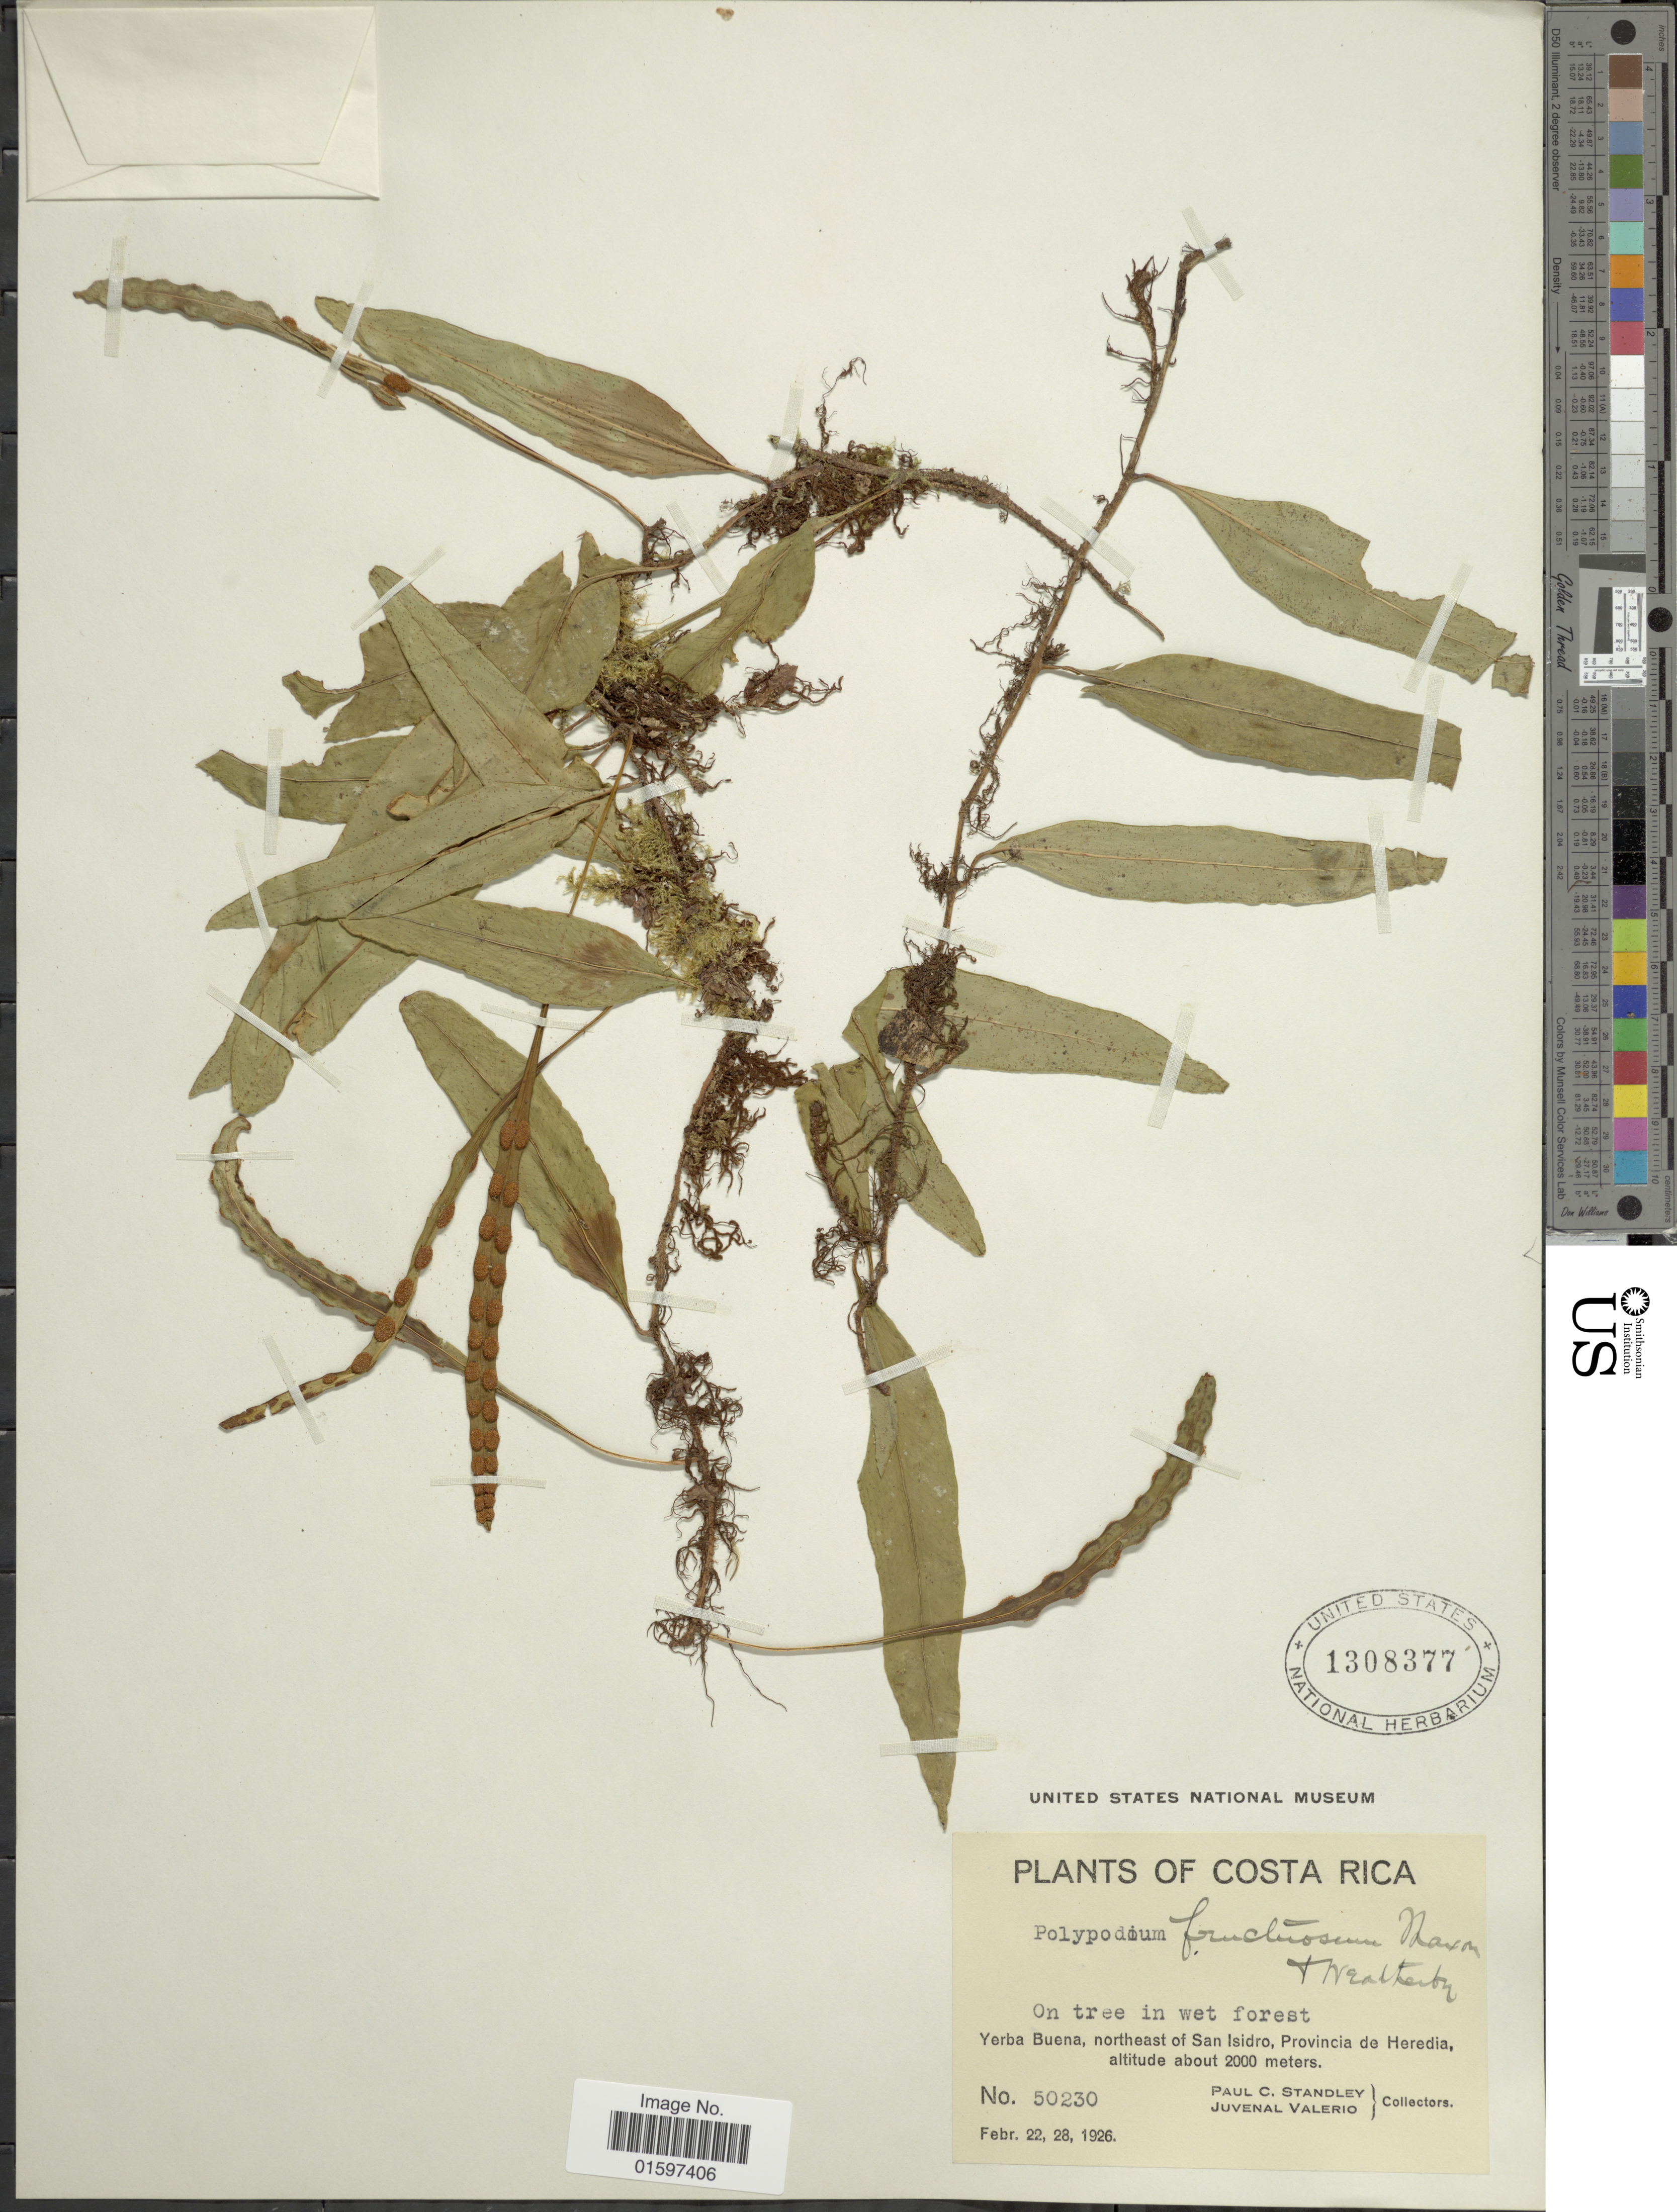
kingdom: Plantae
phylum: Tracheophyta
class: Polypodiopsida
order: Polypodiales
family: Polypodiaceae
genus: Pleopeltis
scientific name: Pleopeltis fructuosa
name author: (Maxon & Weath.) Lellinger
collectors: P. C. Standley & J. Valerio R.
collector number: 50230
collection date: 1926-02-22/1926-02-28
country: Costa Rica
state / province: Heredia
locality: Yerba Buena, northeast of San Isidro, Provincia de Heredia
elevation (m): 2000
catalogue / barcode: US 1308377